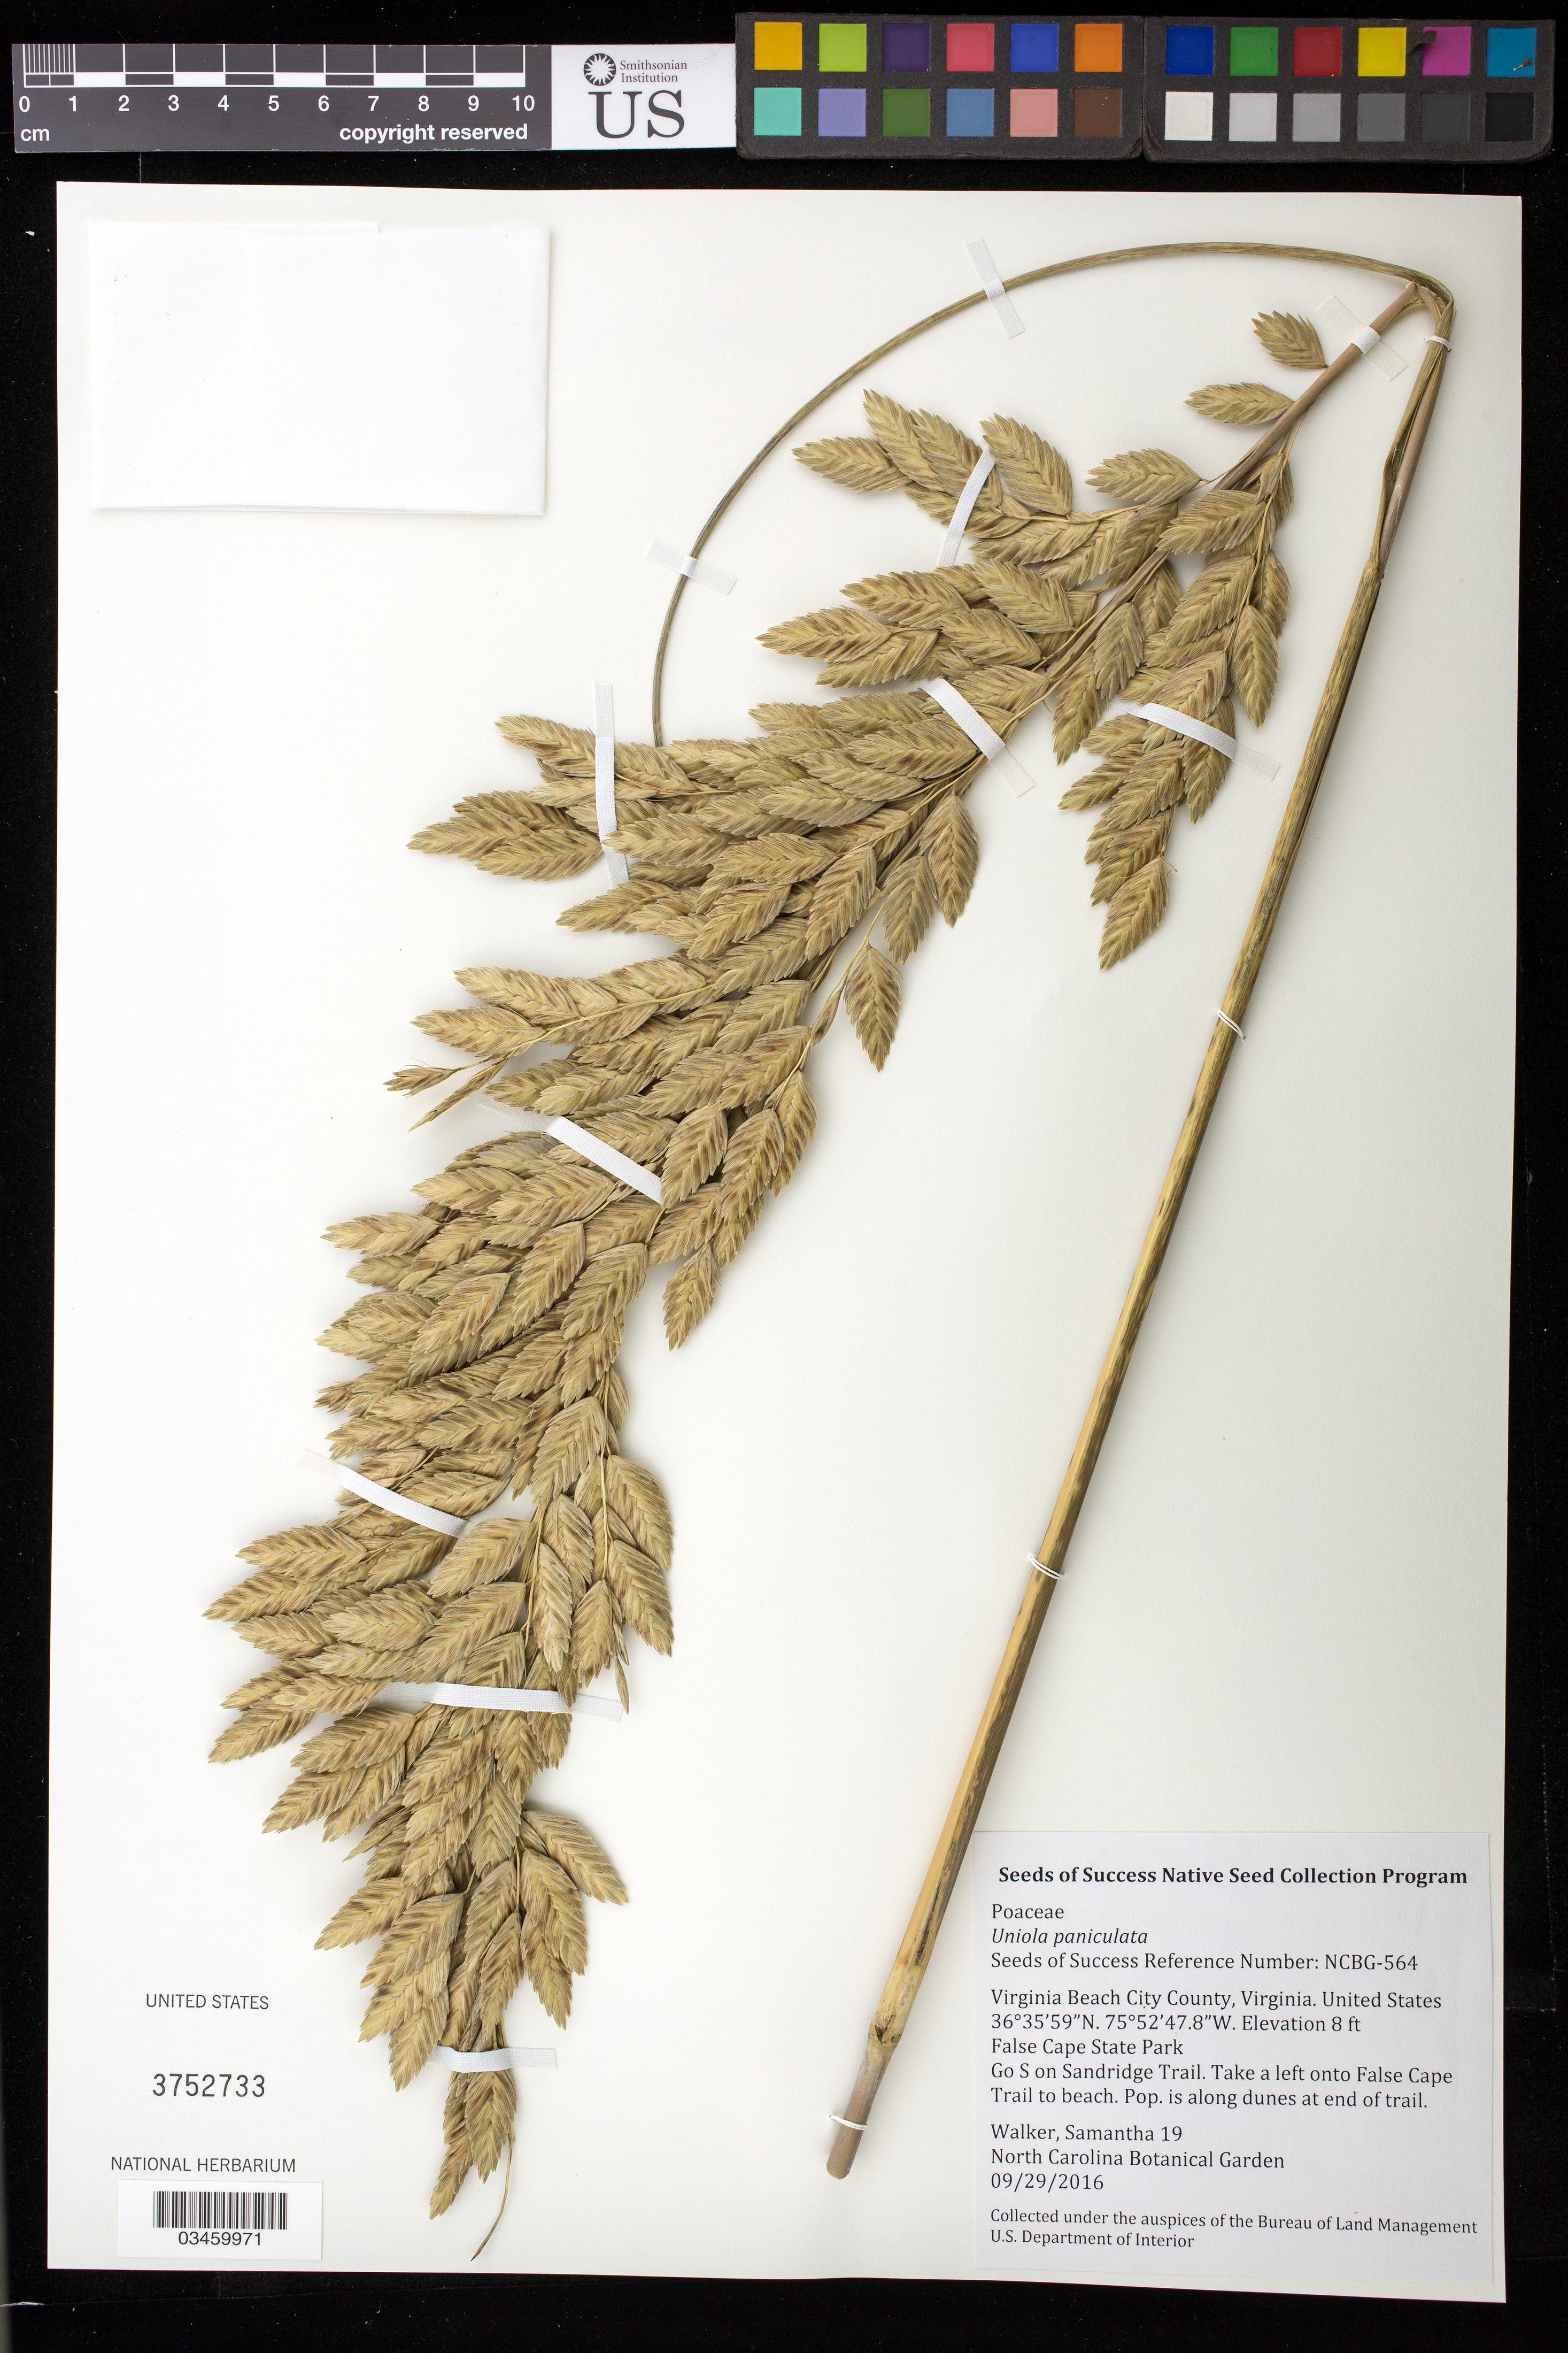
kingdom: Plantae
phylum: Tracheophyta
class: Liliopsida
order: Poales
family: Poaceae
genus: Uniola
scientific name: Uniola paniculata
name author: L.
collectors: S. Walker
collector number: NCBG-564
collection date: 2016-09-29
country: United States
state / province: Virginia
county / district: City of Virginia Beach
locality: False Cape State Park, False Cape Trail to beach, along dunes at end of trail.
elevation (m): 2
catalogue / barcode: US 3752733